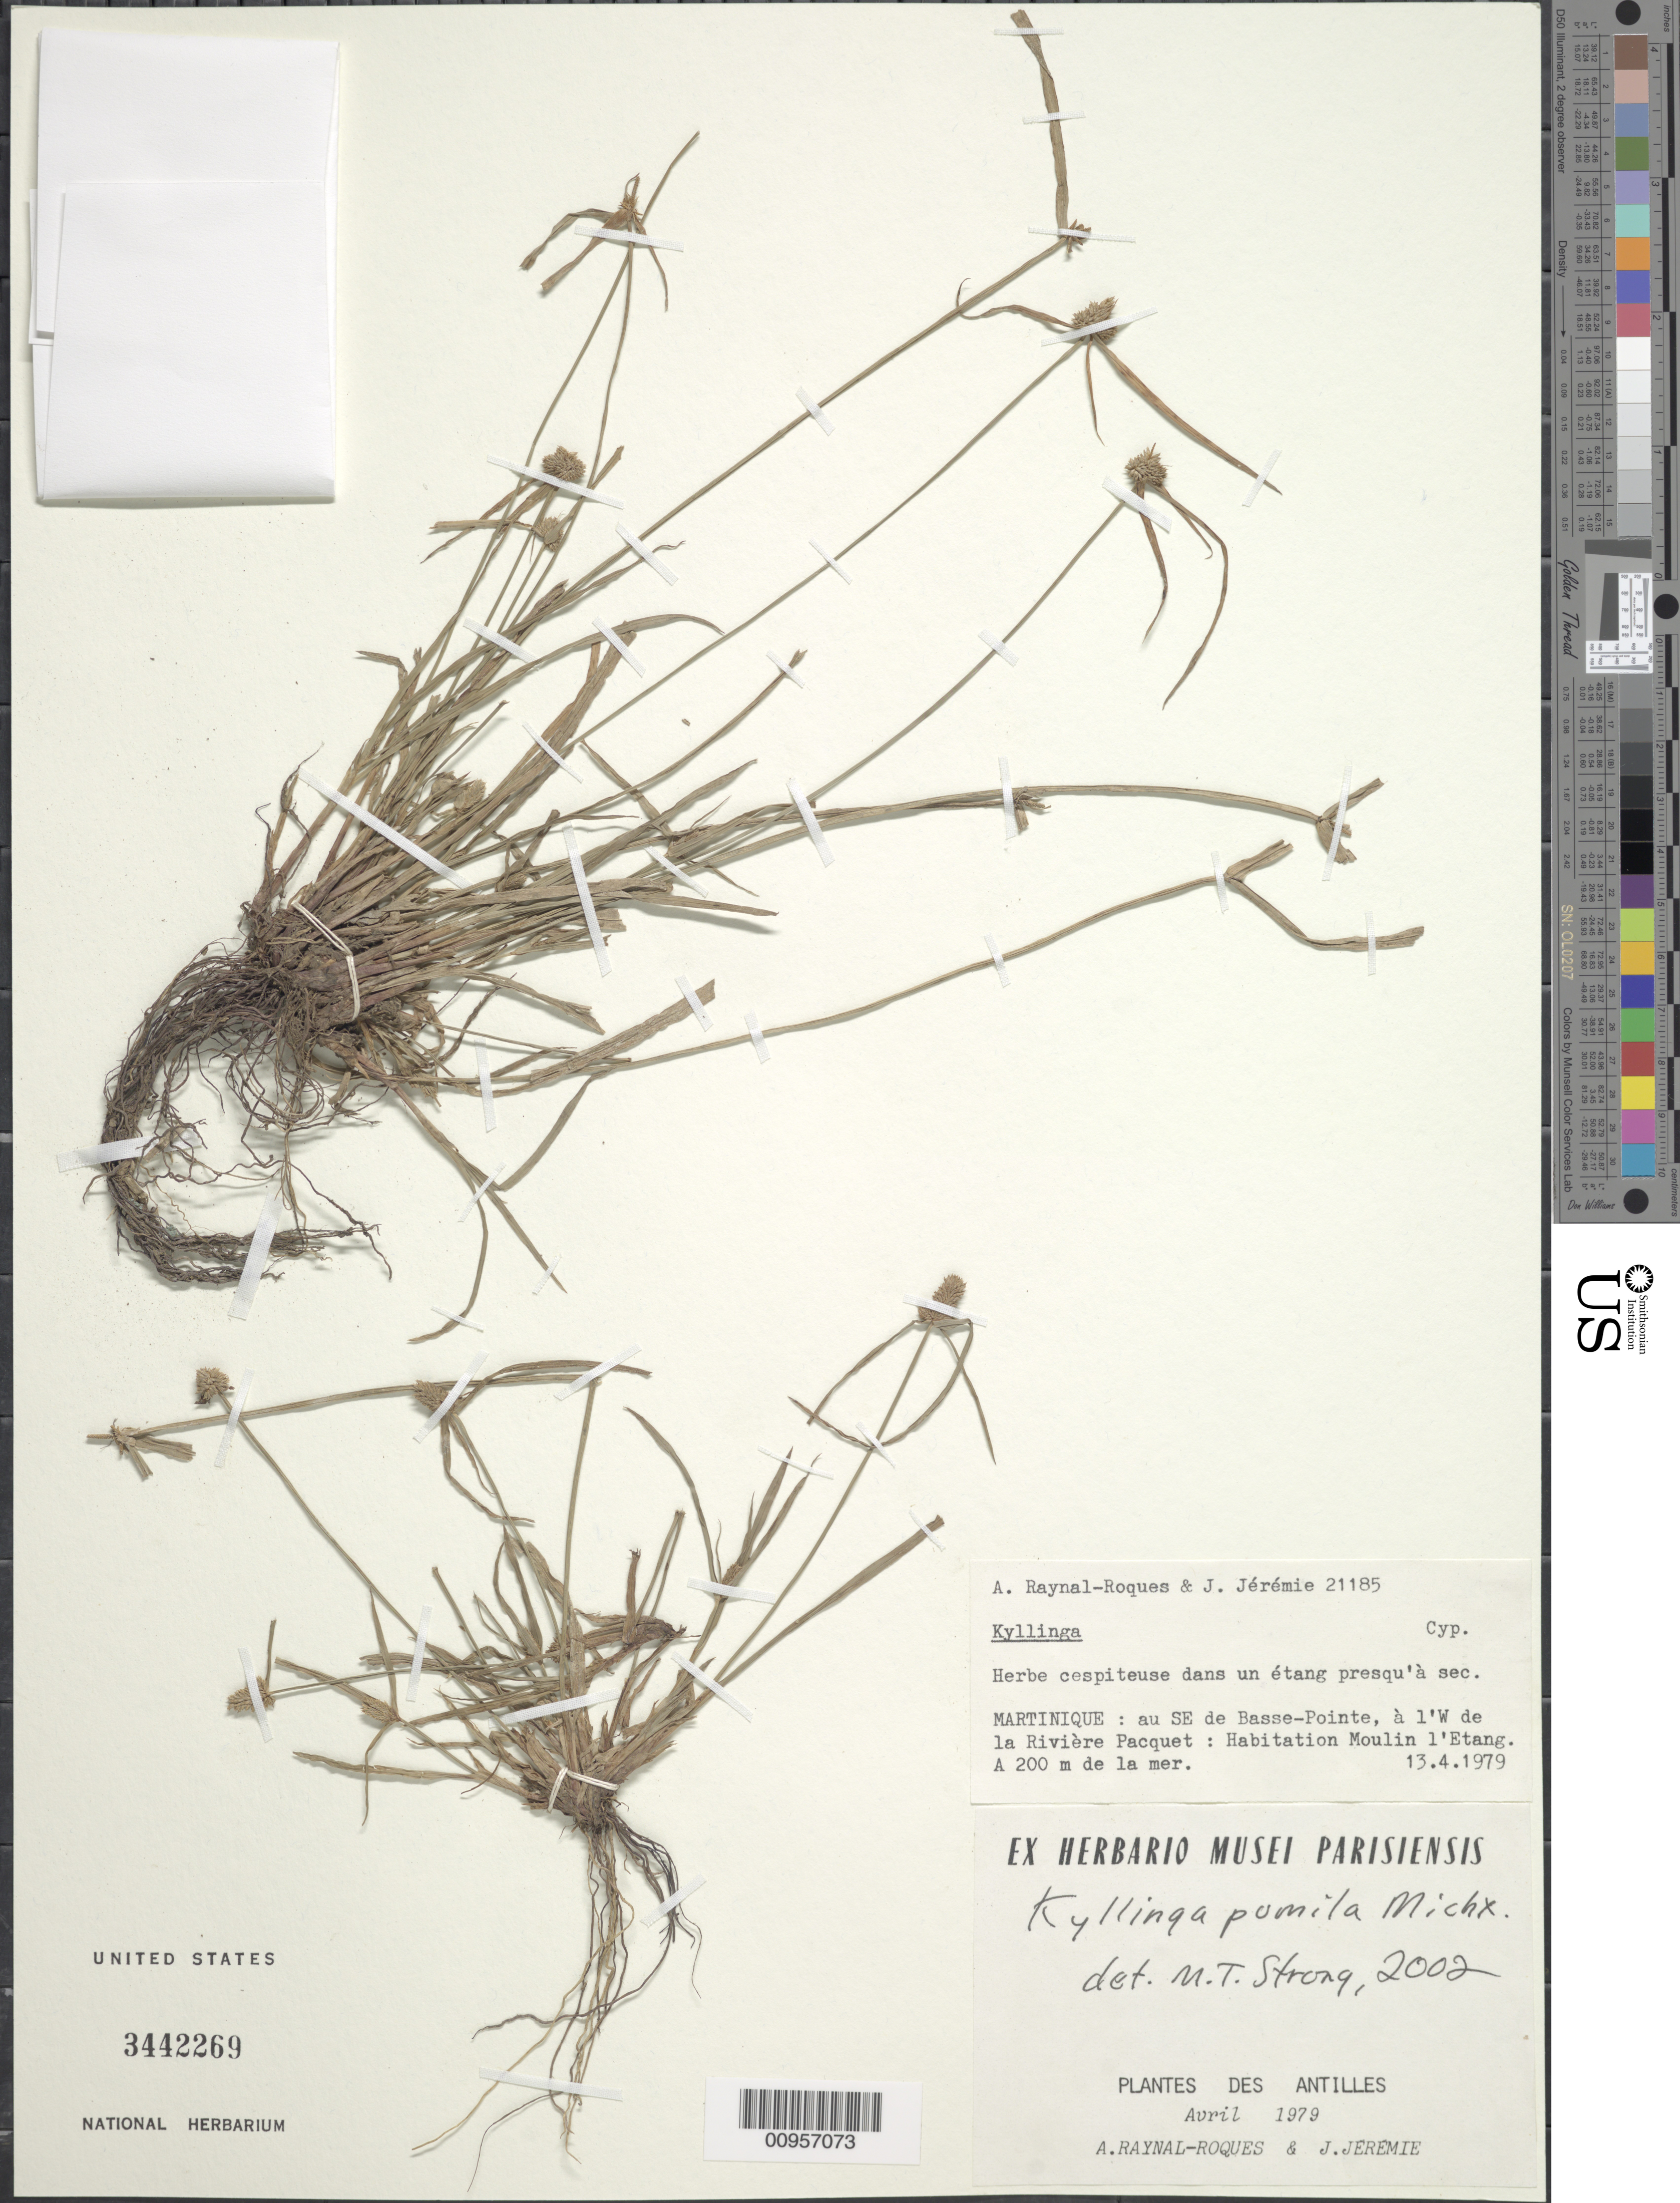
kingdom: Plantae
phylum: Tracheophyta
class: Liliopsida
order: Poales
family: Cyperaceae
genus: Cyperus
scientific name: Cyperus hortensis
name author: (Salzm. ex Steud.) Dorr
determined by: Strong, Mark T., (BOT), Smithsonian Institution - National Museum of Natural History (UNITED STATES)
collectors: A. M. Raynal & J. Jérémie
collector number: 21185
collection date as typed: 13 Apr 1979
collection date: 1979-04-13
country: Martinique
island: Martinique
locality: Au SE de Basse-Pointe, à l'W de la Rivière Pacquet, Habitation Moulin l'Etang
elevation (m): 200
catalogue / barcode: US 3442269